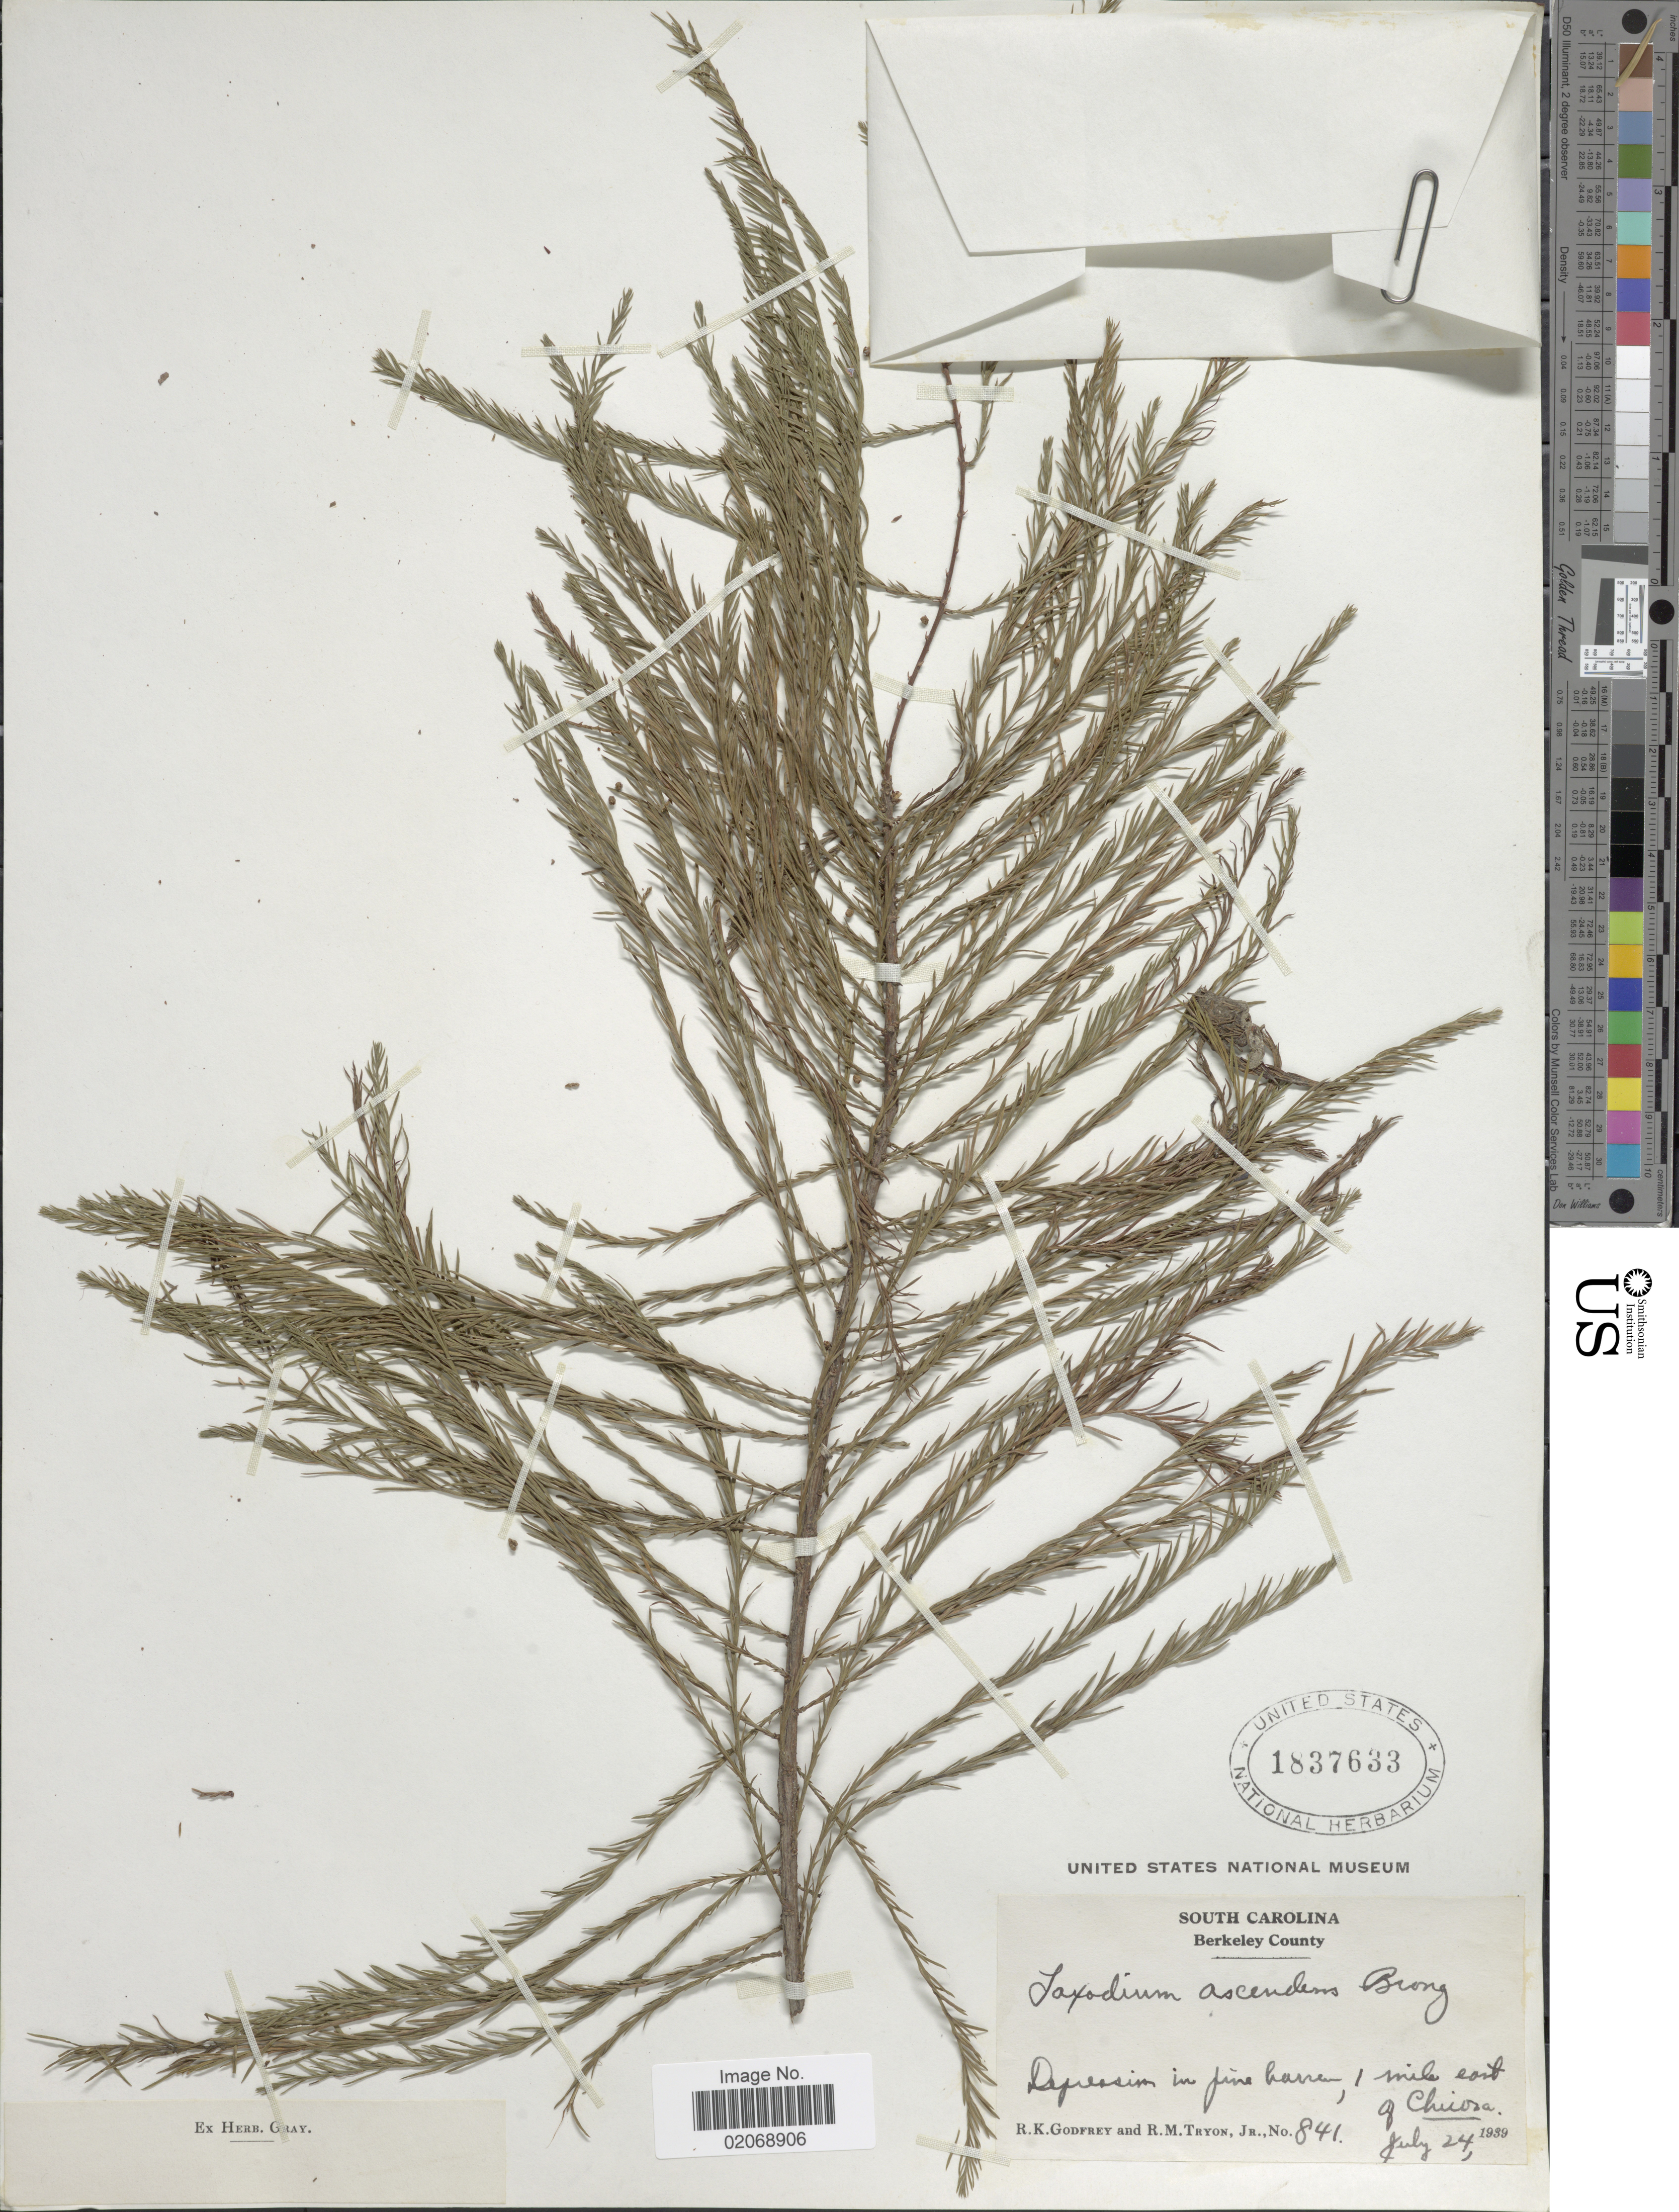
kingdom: Plantae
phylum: Tracheophyta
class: Pinopsida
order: Pinales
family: Cupressaceae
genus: Taxodium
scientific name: Taxodium ascendens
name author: Brongn.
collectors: R. K. Godfrey & R. M. Tryon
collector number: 841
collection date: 1939-07-24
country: United States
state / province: South Carolina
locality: Berkeley County, 1 mile east of Chicora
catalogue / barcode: US 1837633